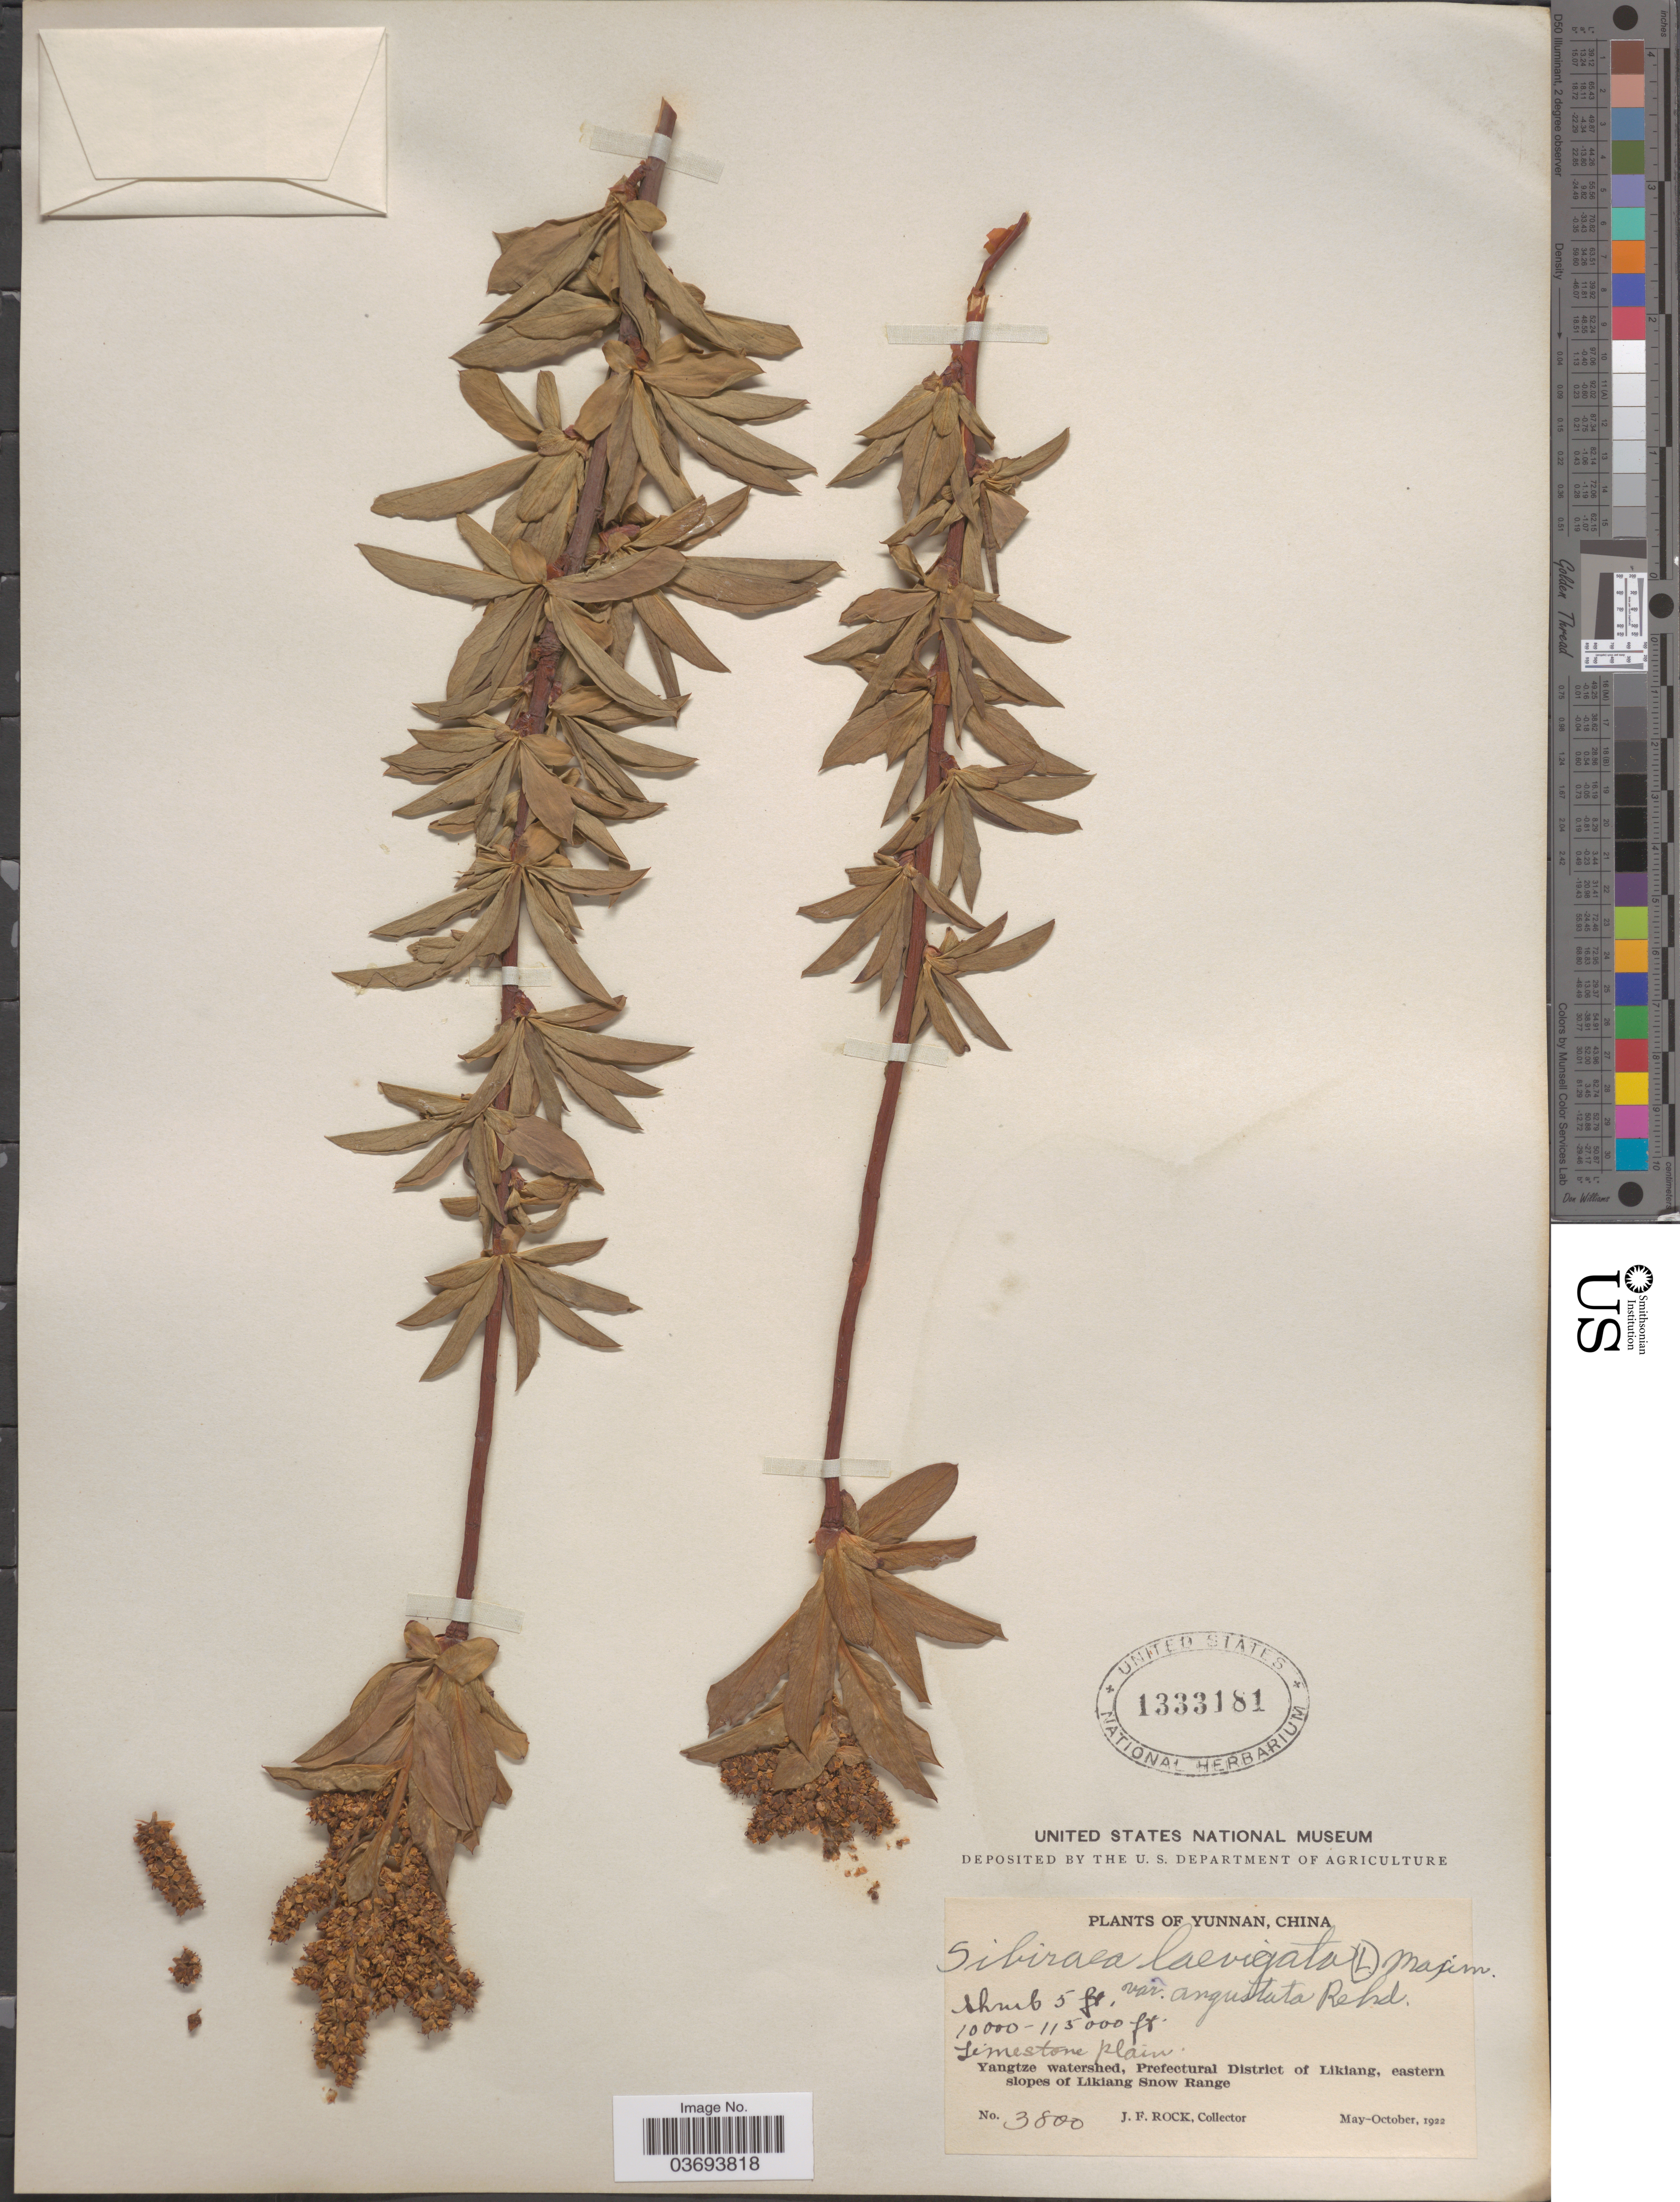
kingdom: Plantae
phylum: Tracheophyta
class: Magnoliopsida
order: Rosales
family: Rosaceae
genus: Sibiraea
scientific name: Sibiraea laevigata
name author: (L.) Maxim.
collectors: J. Rock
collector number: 3800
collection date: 1922-05/1922-10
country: China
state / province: Yunnan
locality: Yangtze watershed, Prefectural District of Likiang, eastern slopes of Likiang Snow Range.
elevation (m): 3048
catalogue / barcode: US 1333181